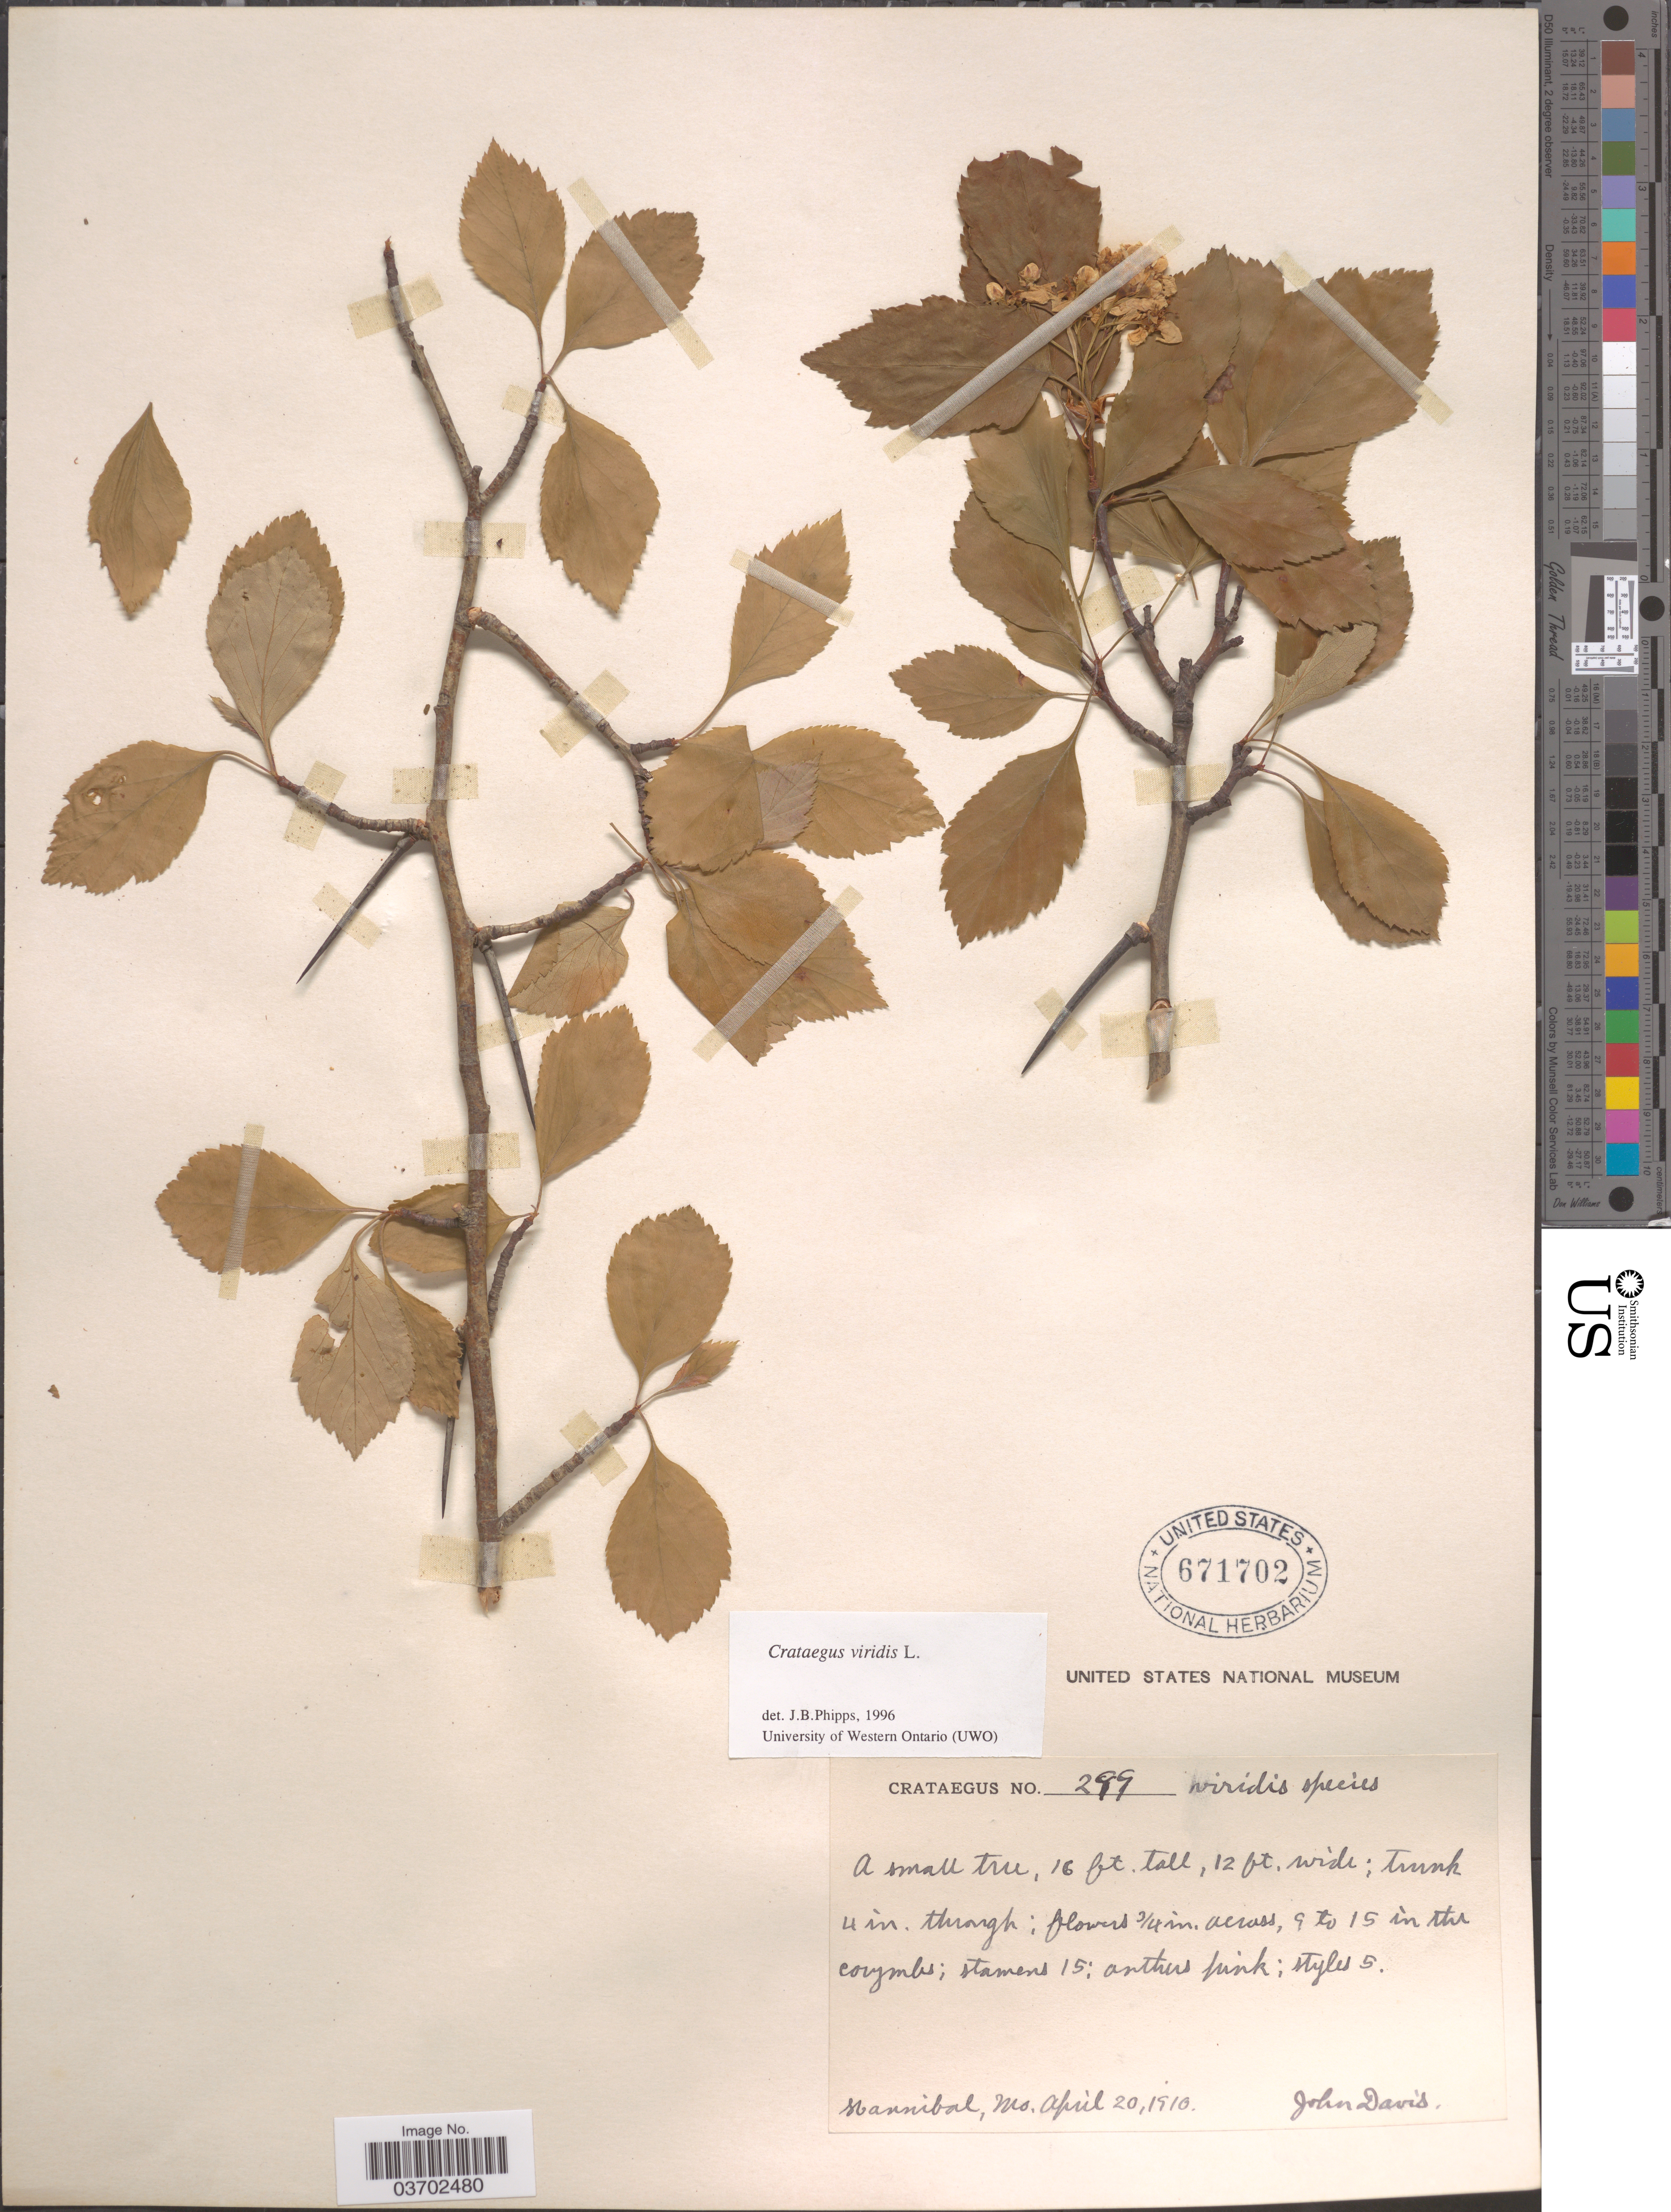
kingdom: Plantae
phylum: Tracheophyta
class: Magnoliopsida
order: Rosales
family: Rosaceae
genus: Crataegus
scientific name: Crataegus viridis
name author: L.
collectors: J. Davis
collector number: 299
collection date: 1910-04-20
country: United States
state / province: Missouri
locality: Hannibal.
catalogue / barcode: US 671702